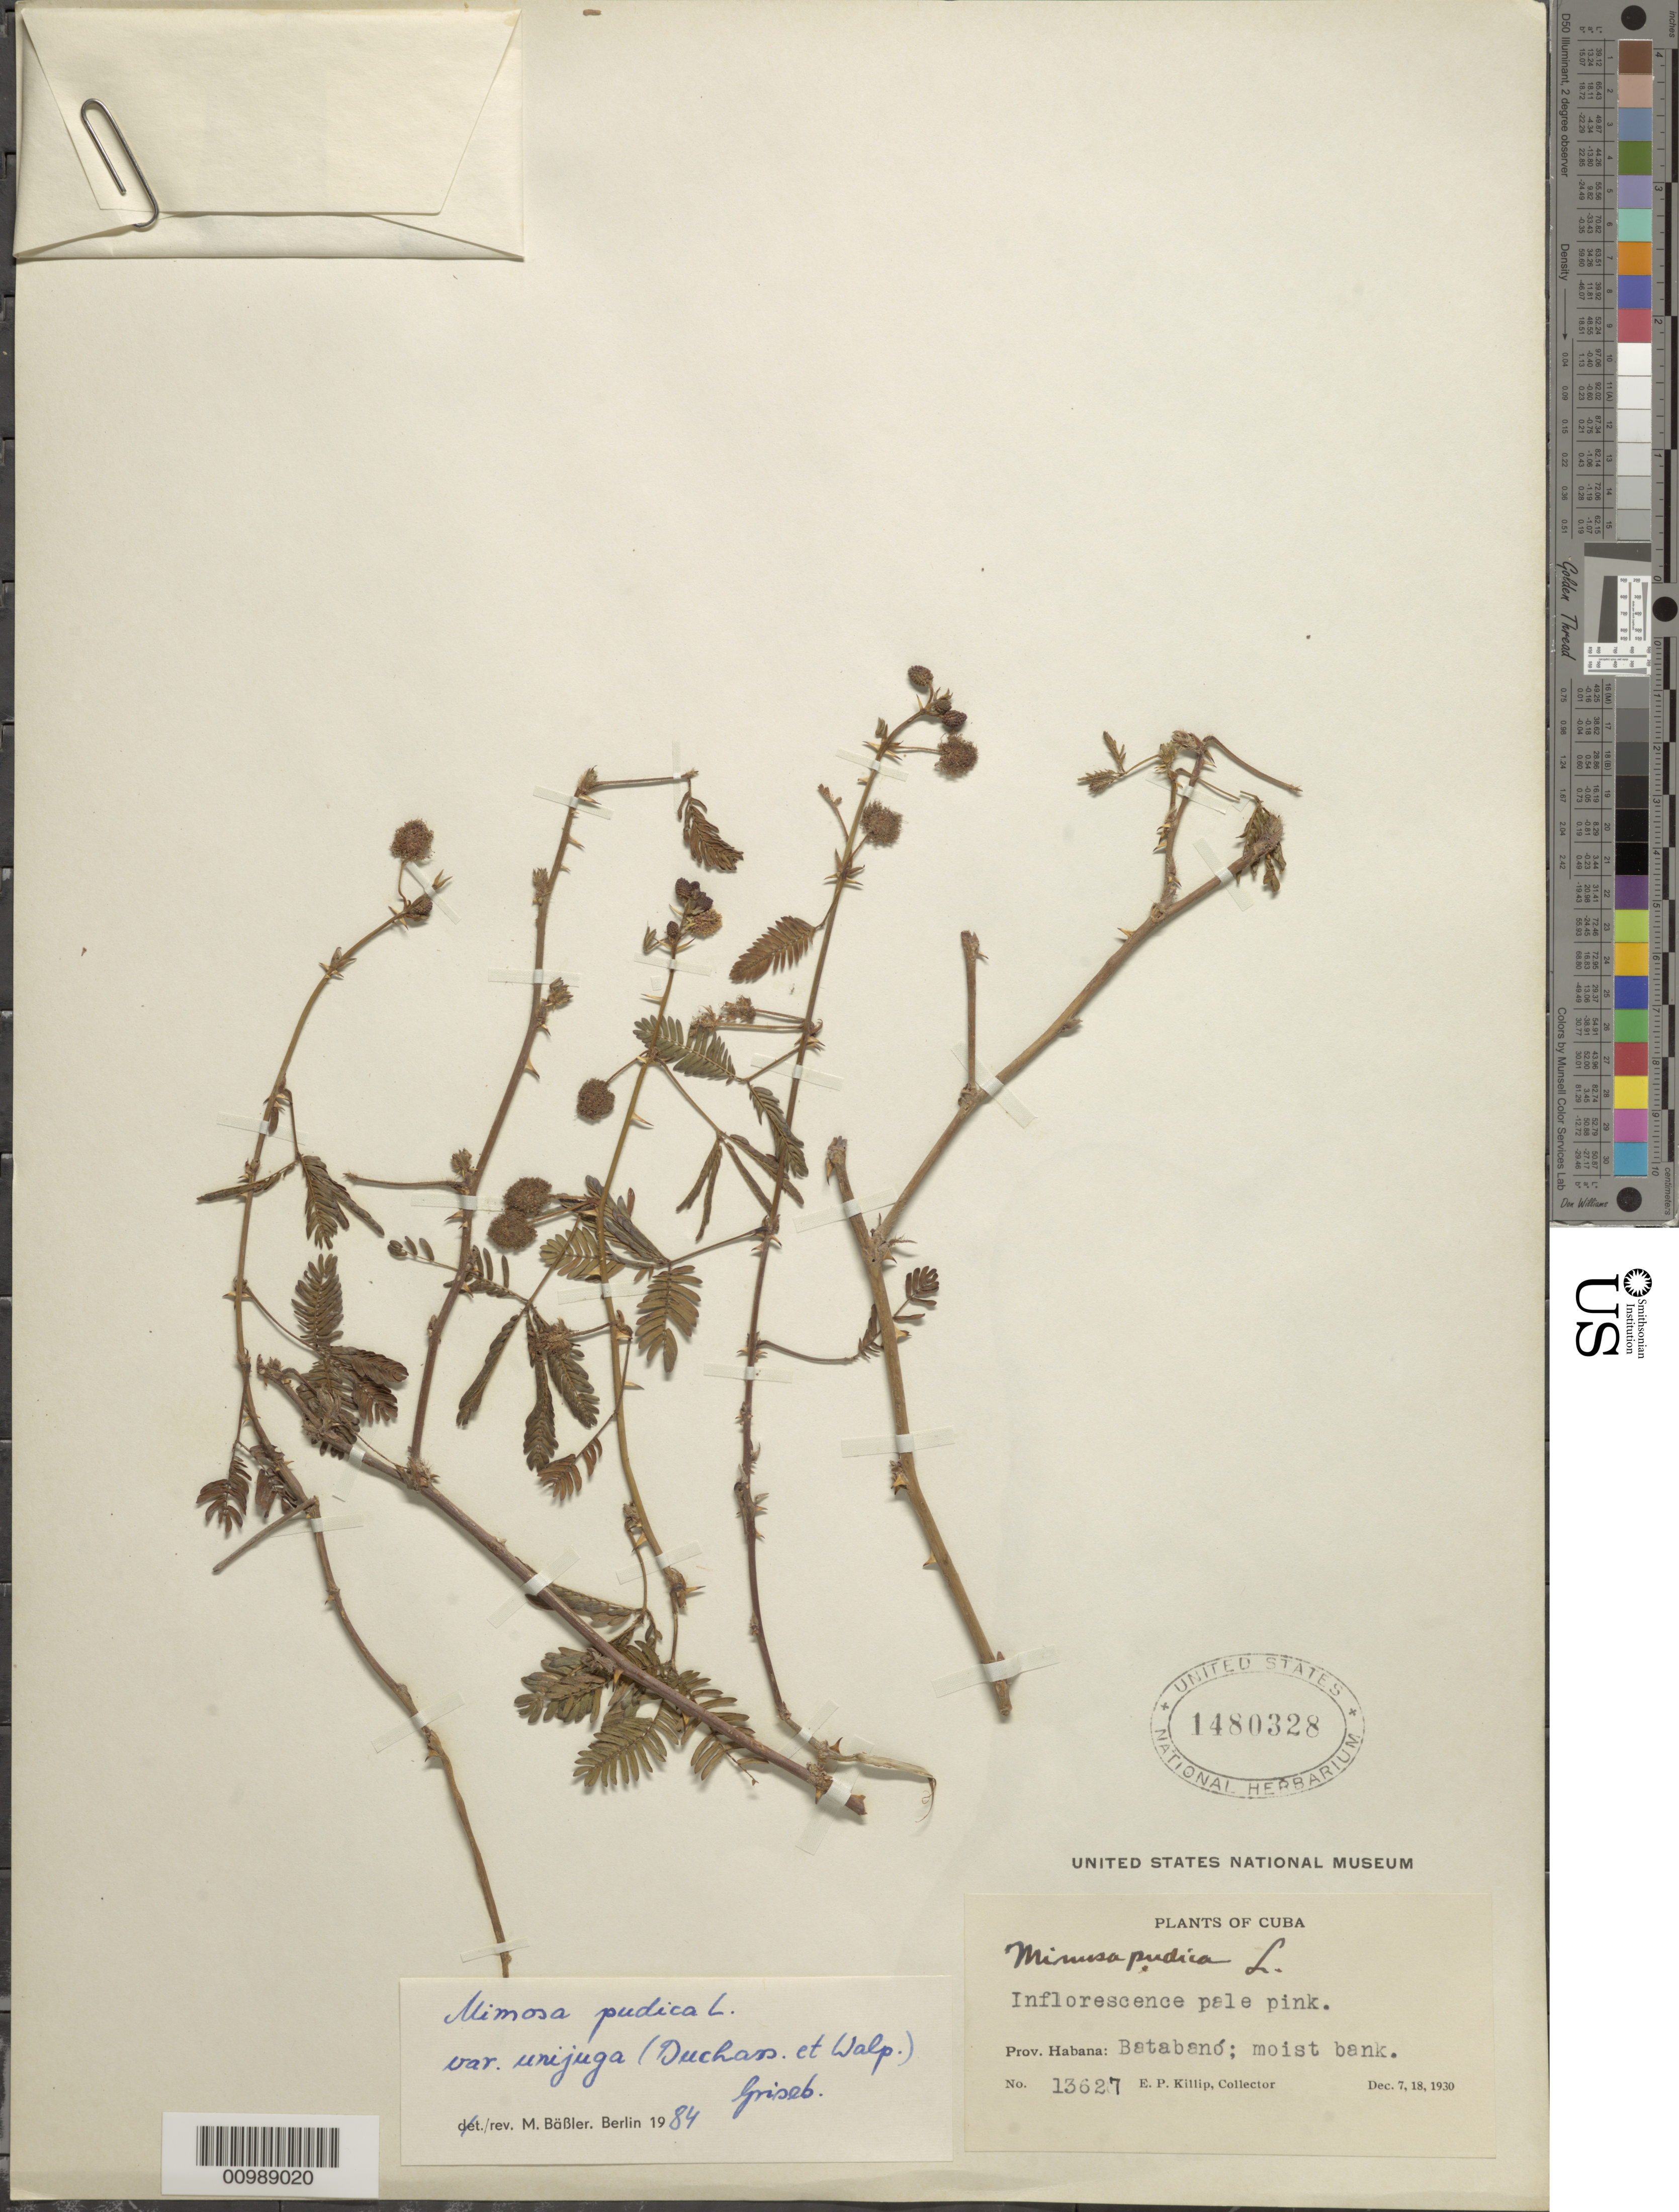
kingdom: Plantae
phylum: Tracheophyta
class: Magnoliopsida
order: Fabales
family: Fabaceae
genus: Mimosa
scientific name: Mimosa pudica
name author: L.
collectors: E. P. Killip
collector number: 13627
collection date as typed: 07 Dec 1930 and 18 Dec 1930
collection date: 1930-12-07,1930-12-18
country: Cuba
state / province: La Habana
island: Cuba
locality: Batabanó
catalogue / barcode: US 1480328